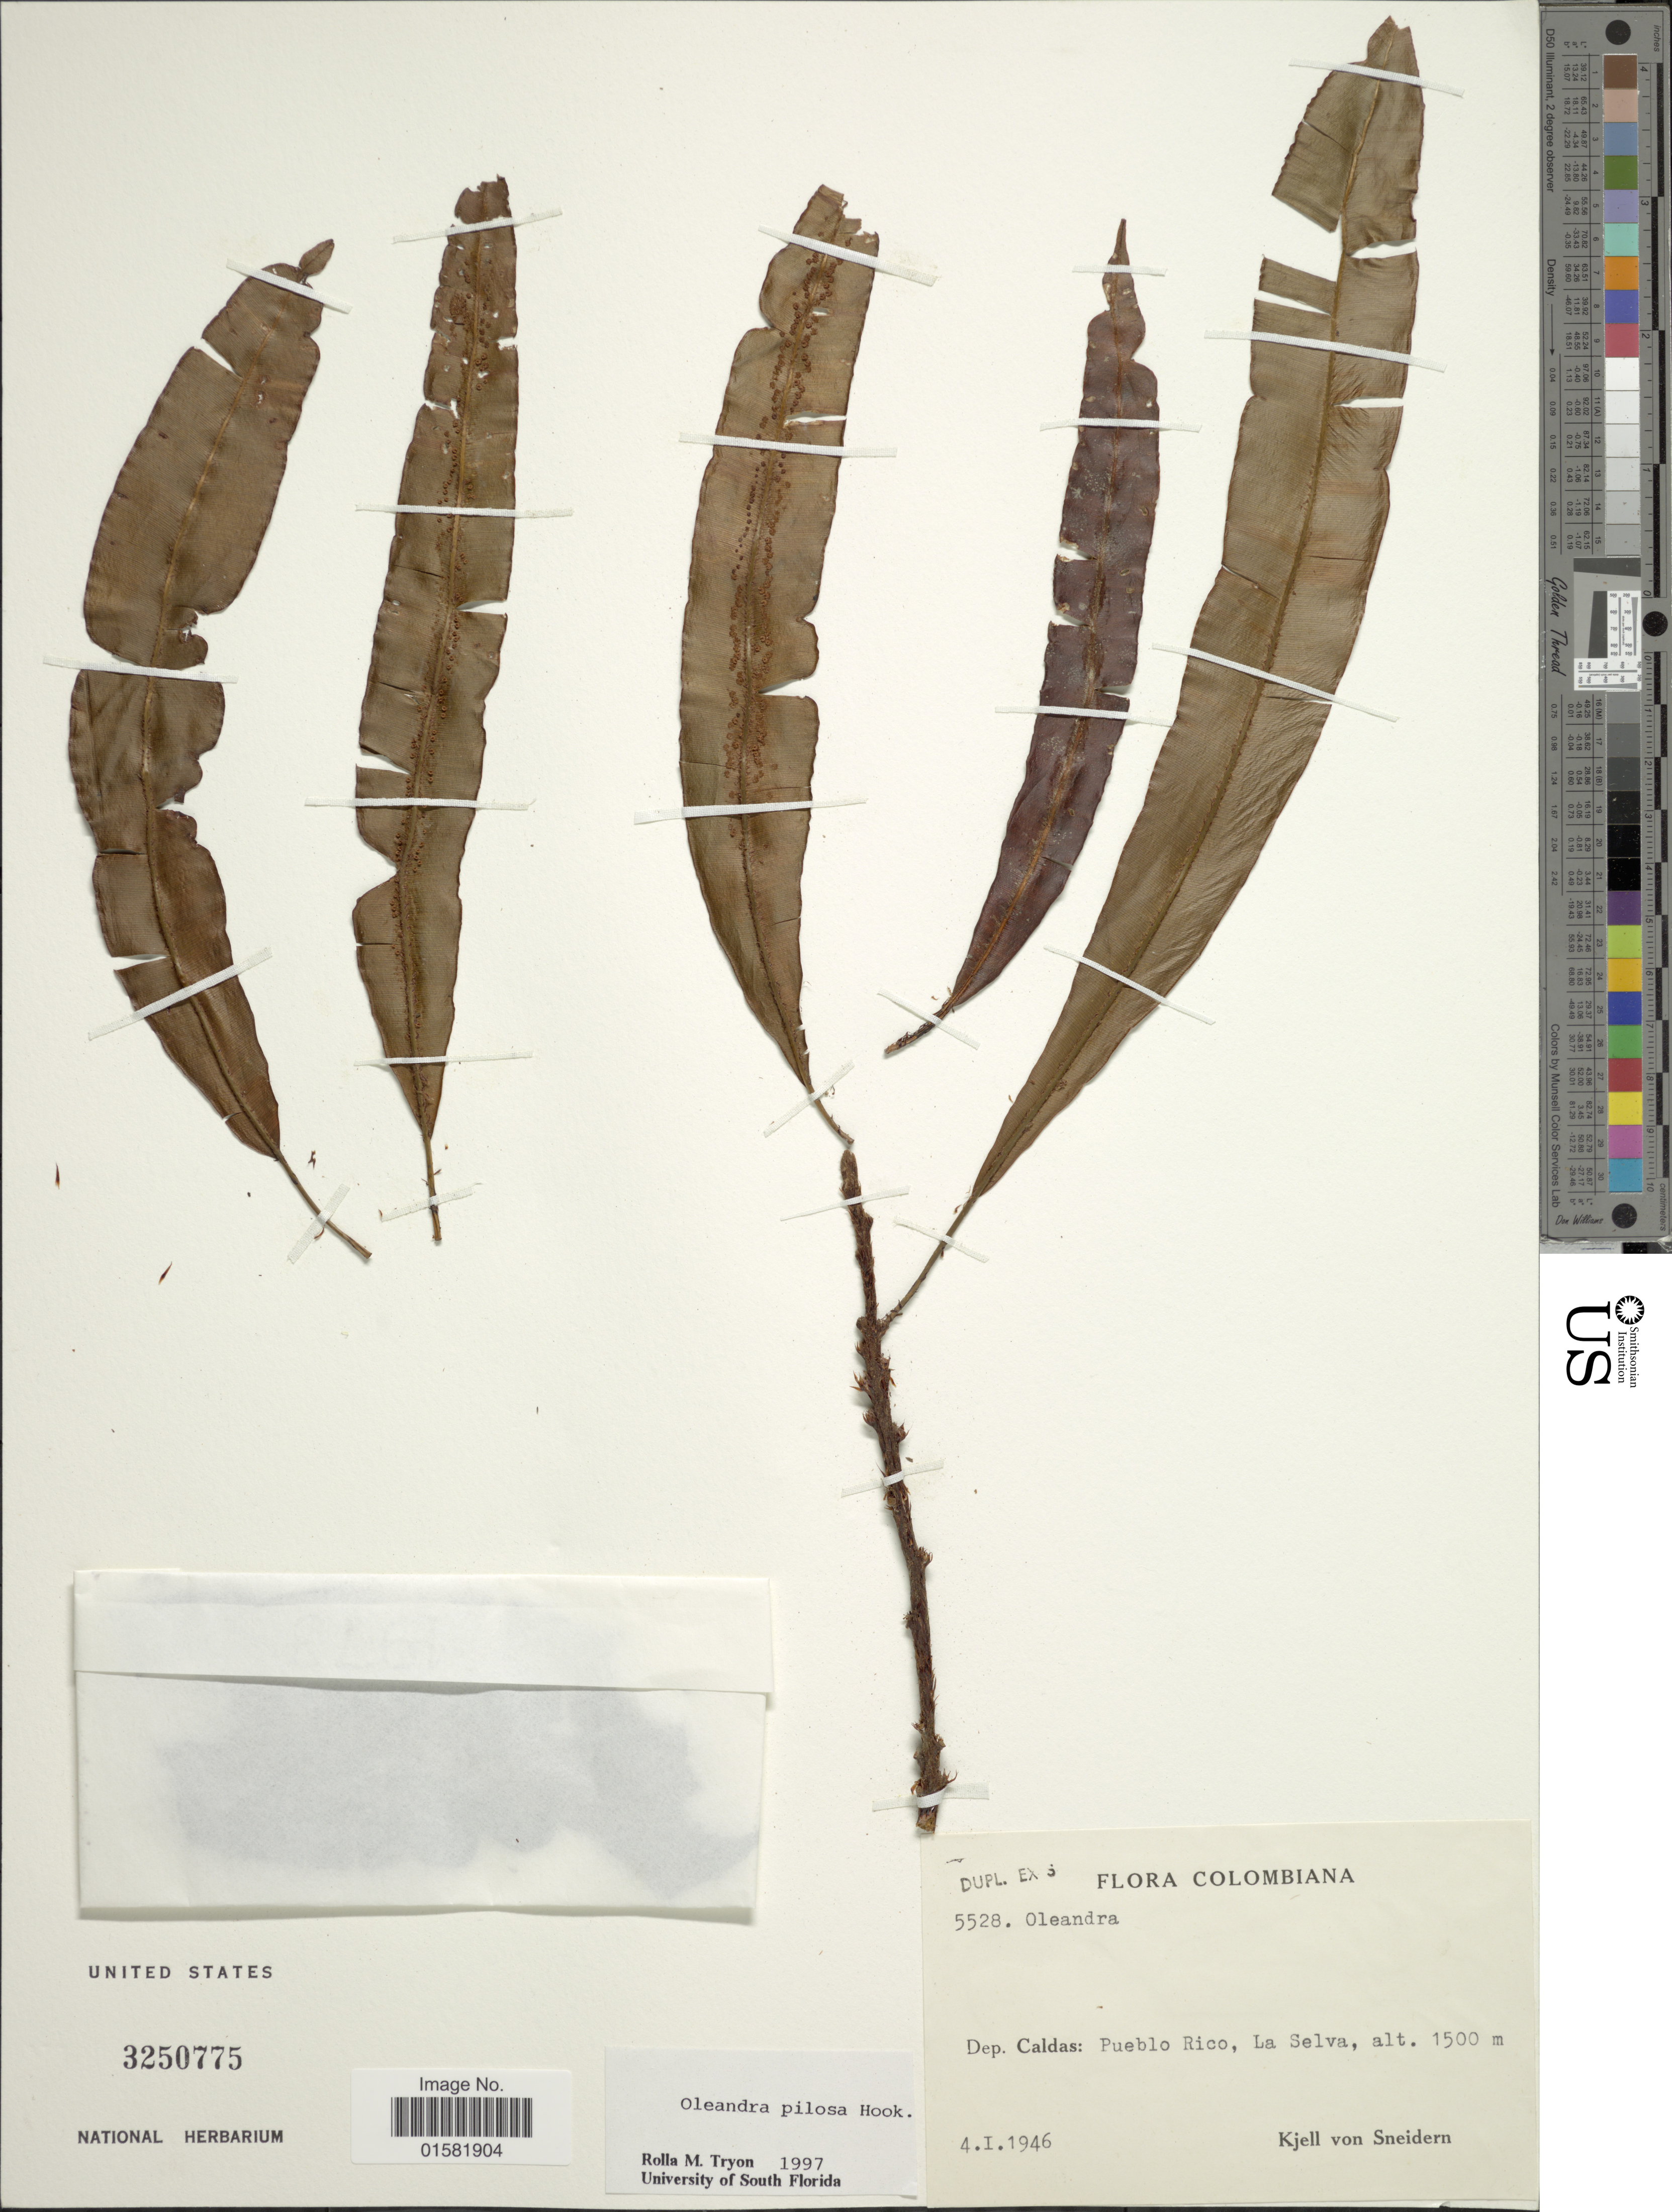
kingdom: Plantae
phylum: Tracheophyta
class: Polypodiopsida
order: Polypodiales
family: Oleandraceae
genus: Oleandra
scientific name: Oleandra pilosa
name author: Hook.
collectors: K. von Sneidern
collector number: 5528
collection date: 1946-01-04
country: Colombia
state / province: Caldas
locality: Colombia, Dep. Caldas: Pueblo Rico, La Selva.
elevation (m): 1500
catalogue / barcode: US 3250775